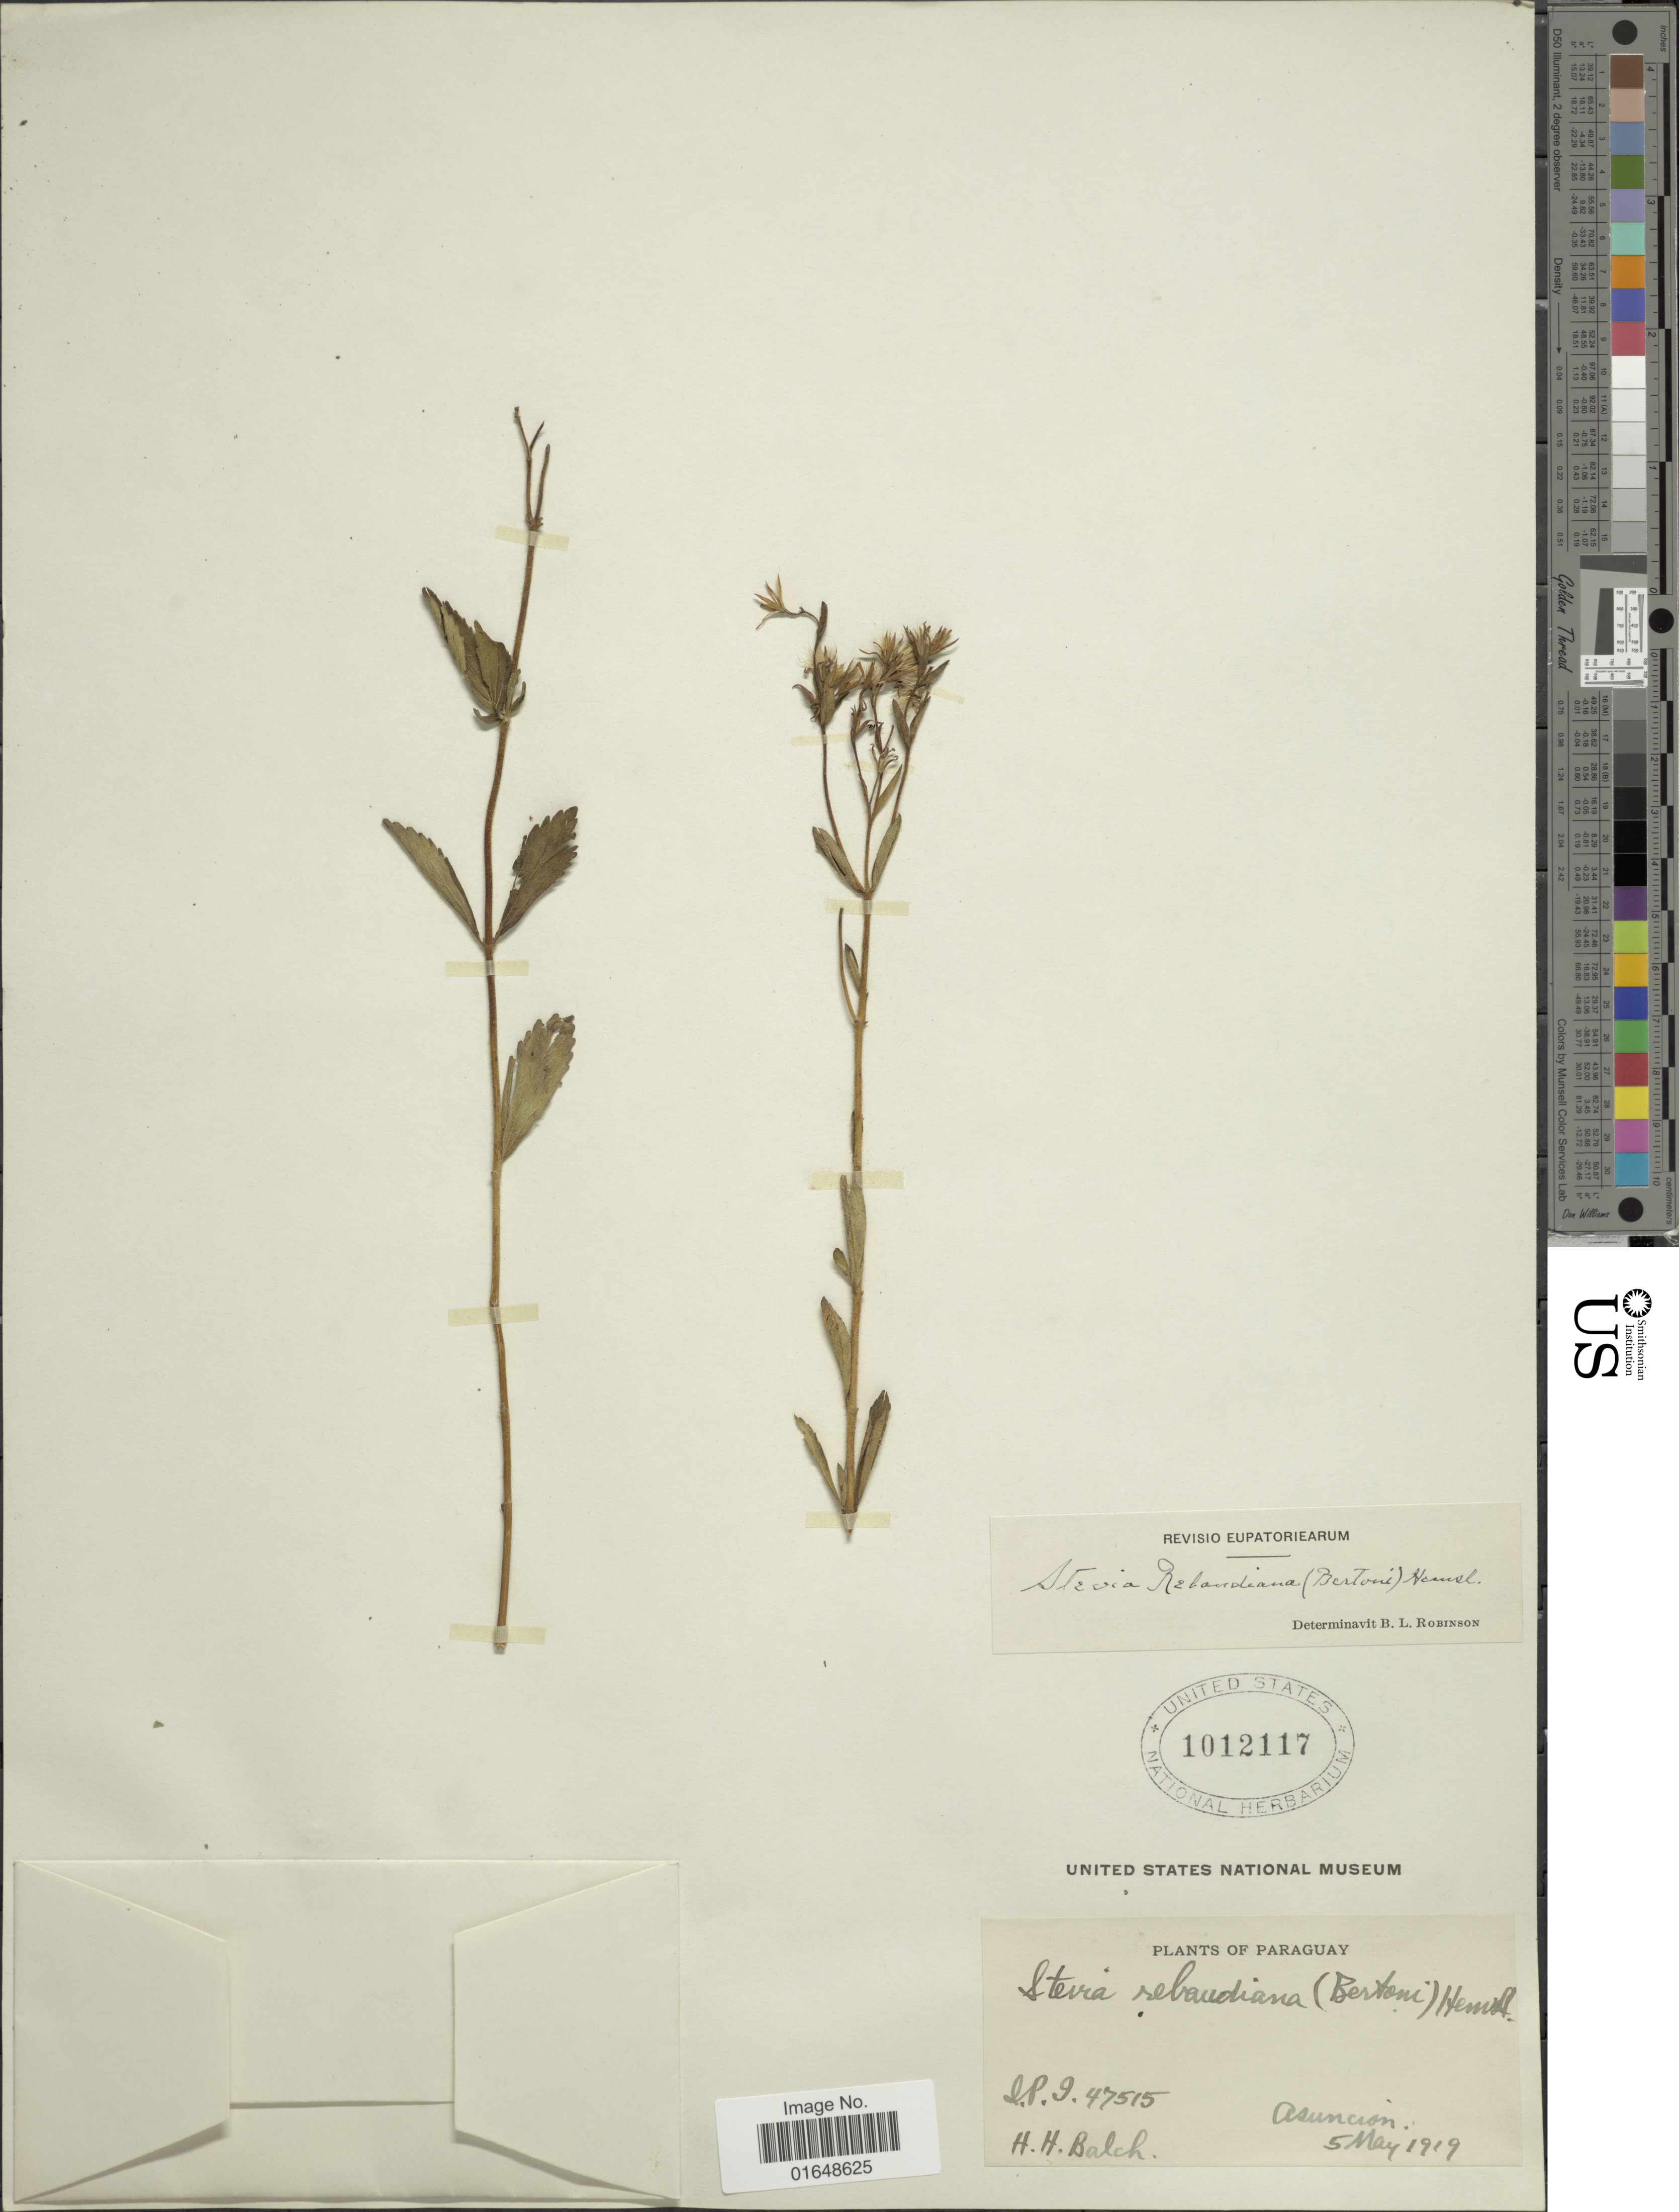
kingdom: Plantae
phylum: Tracheophyta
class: Magnoliopsida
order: Asterales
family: Asteraceae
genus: Stevia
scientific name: Stevia rebaudiana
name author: (Bertoni) Hemsl.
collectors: H. Balch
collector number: S.P.I.47515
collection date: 1919-05-05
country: Paraguay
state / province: Asuncion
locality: Asuncion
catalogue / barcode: US 1012117